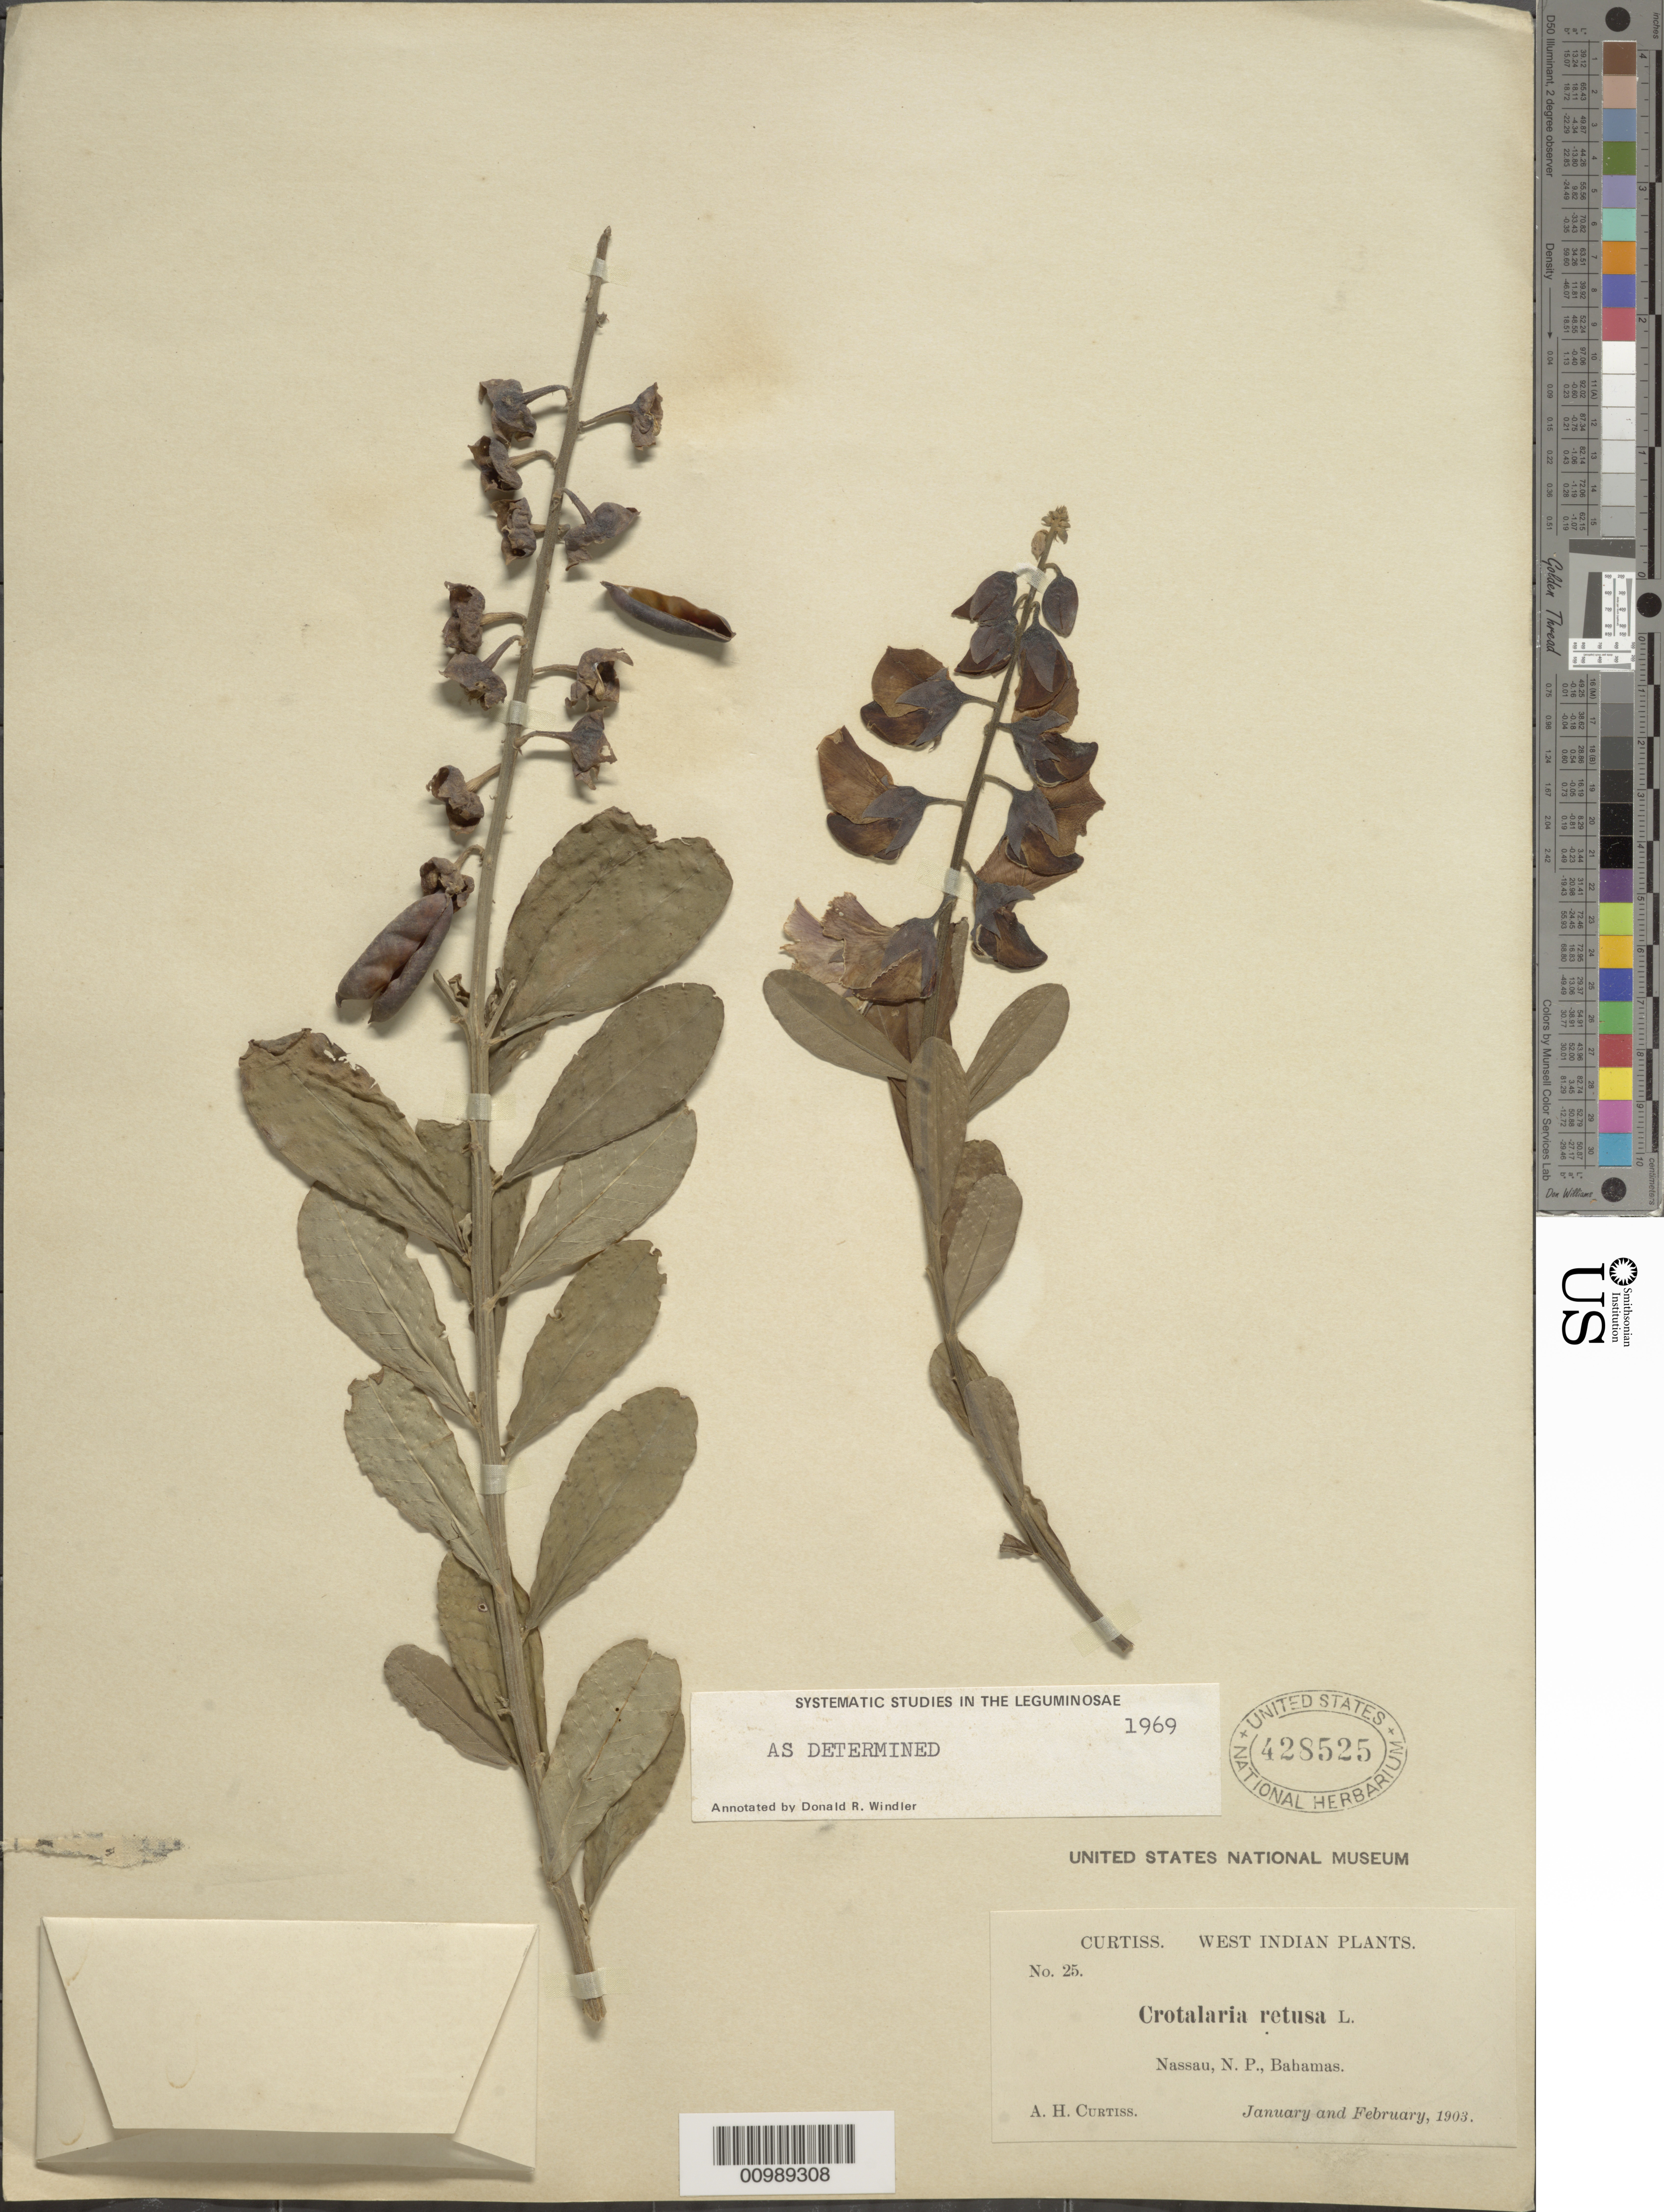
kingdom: Plantae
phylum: Tracheophyta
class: Magnoliopsida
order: Fabales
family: Fabaceae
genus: Crotalaria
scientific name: Crotalaria retusa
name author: L.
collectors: A. H. Curtiss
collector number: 25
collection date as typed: Jan 1903 and Feb 1903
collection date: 1903-01,1903-02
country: Bahamas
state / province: New Providence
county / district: Nassau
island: New Providence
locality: Nassau, N.P.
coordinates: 0 N, 0 E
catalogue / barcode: US 428525